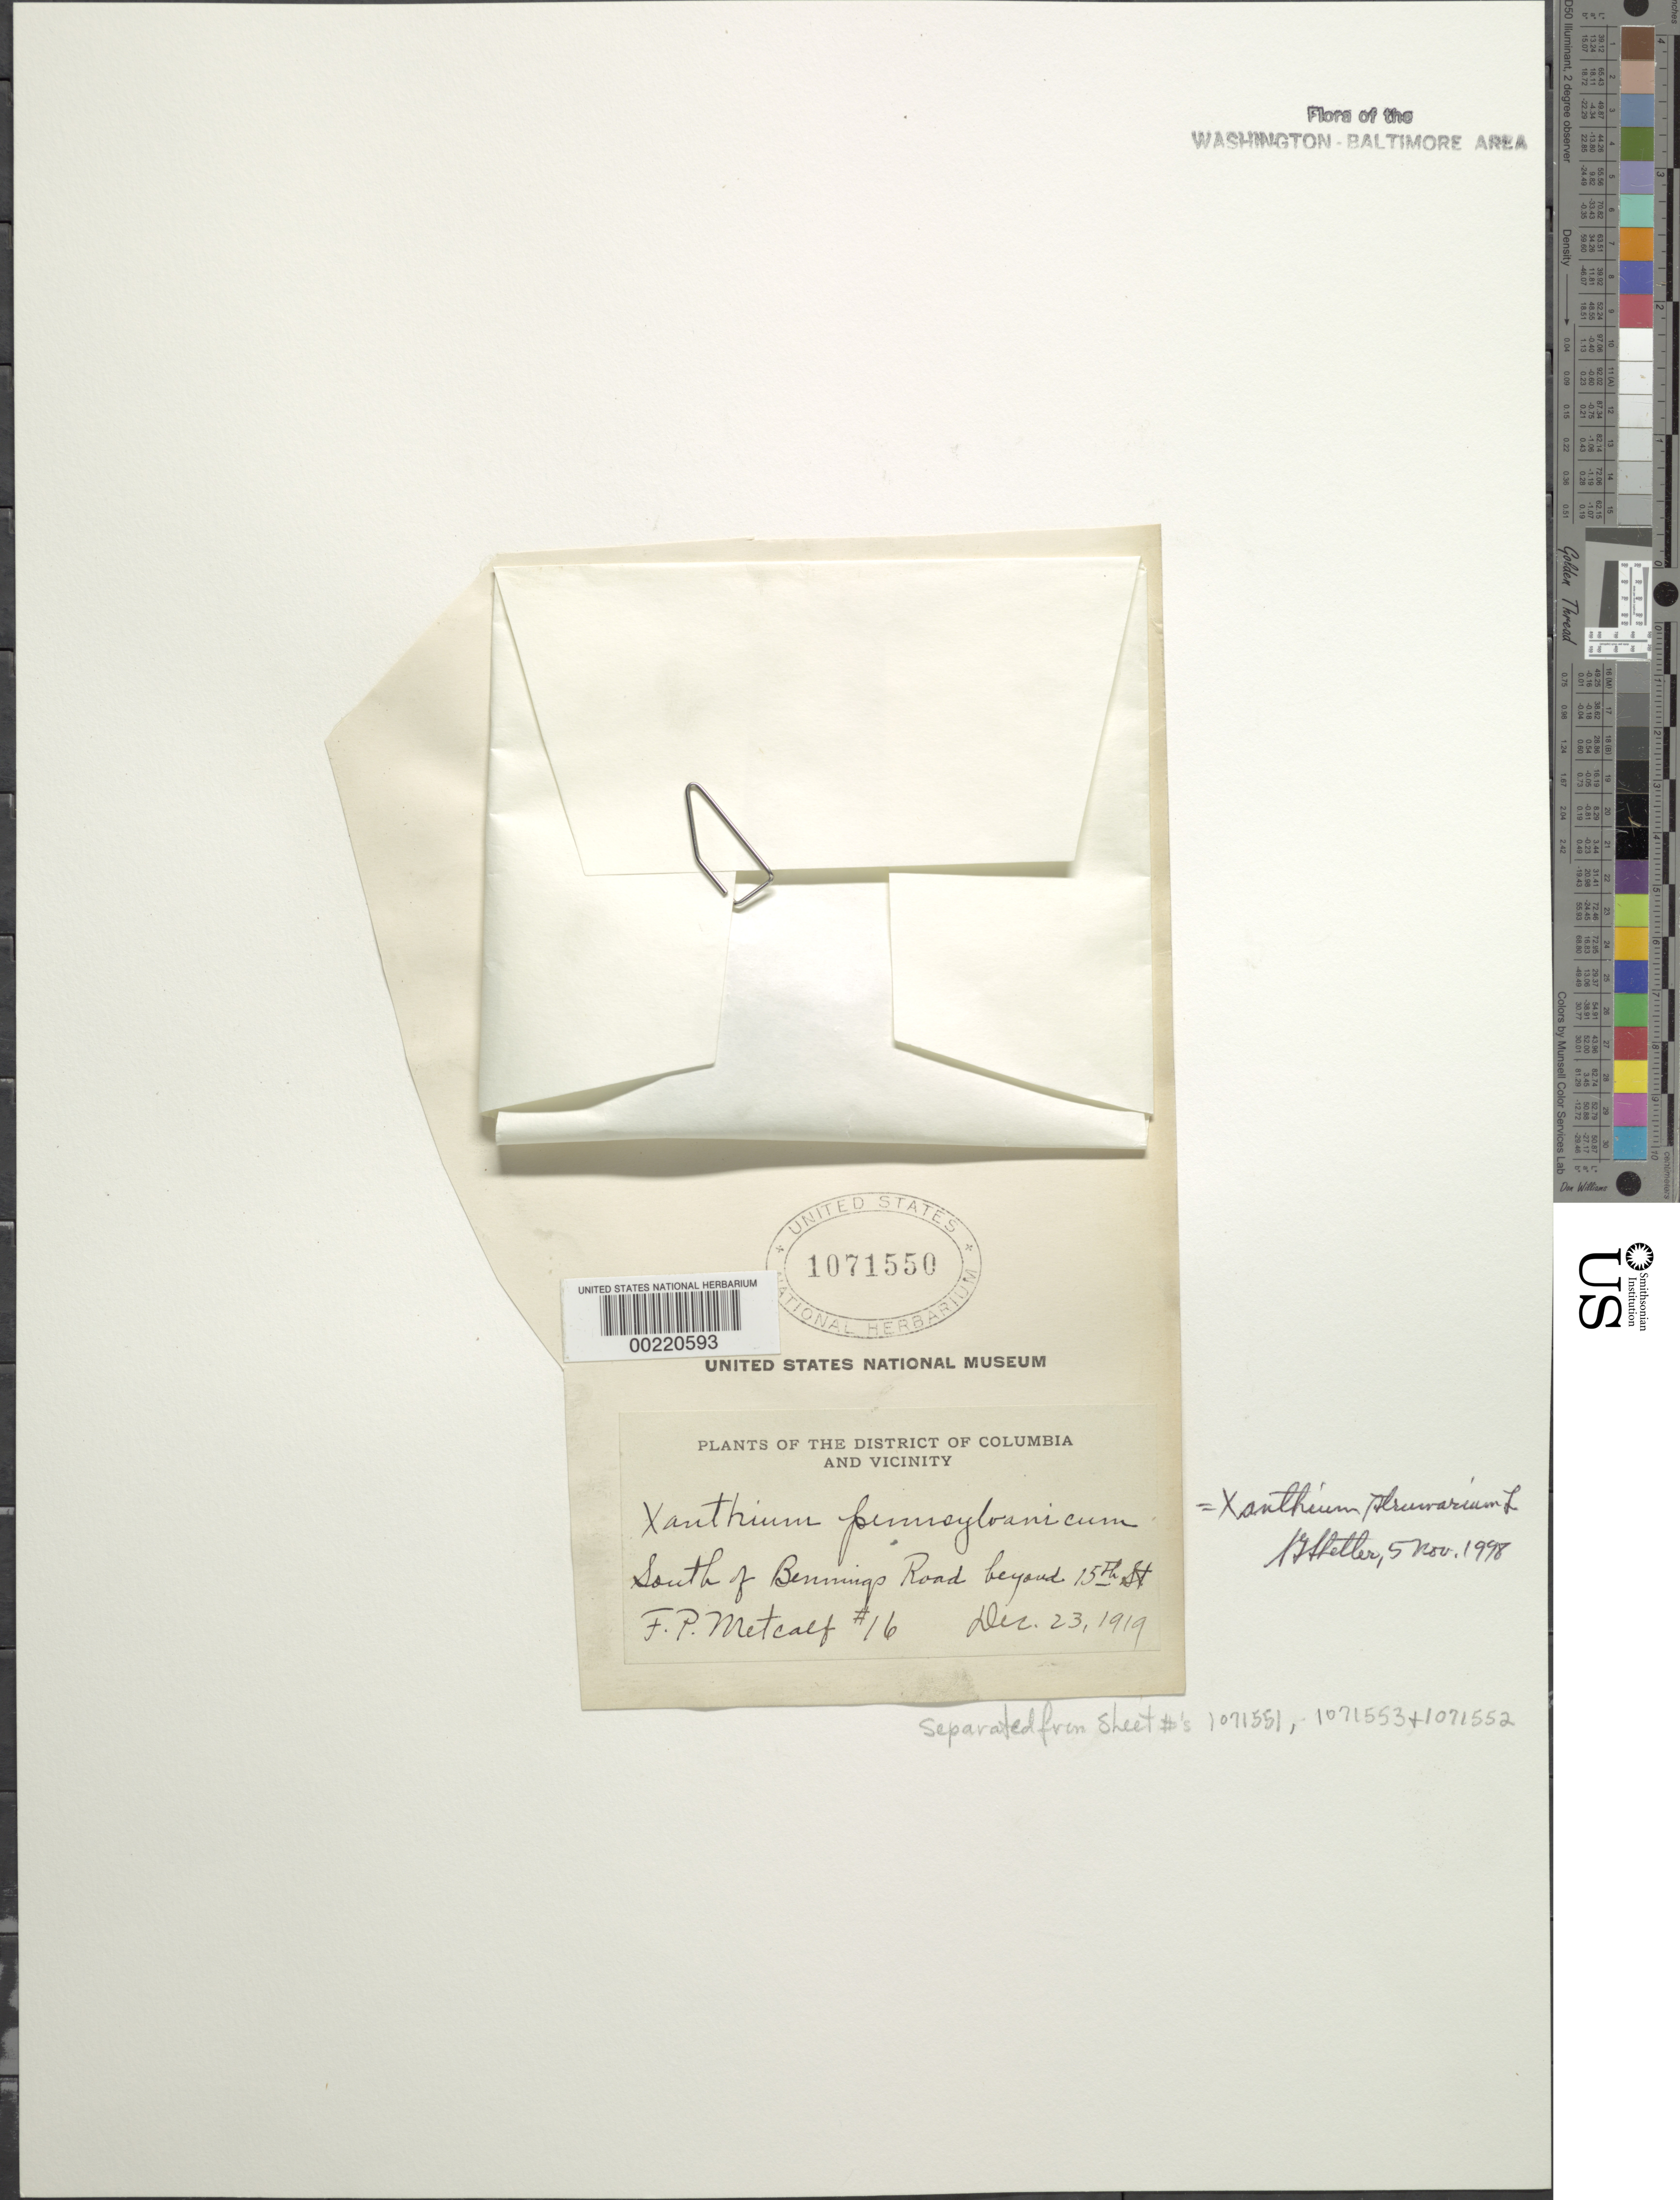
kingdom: Plantae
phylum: Tracheophyta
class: Magnoliopsida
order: Asterales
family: Asteraceae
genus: Xanthium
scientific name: Xanthium strumarium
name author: L.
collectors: F. P. Metcalf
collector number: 16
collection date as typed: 23 Dec 1919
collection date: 1919-12-23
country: United States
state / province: District of Columbia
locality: South of Bennings Road beyond 15th St.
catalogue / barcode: US 1071550